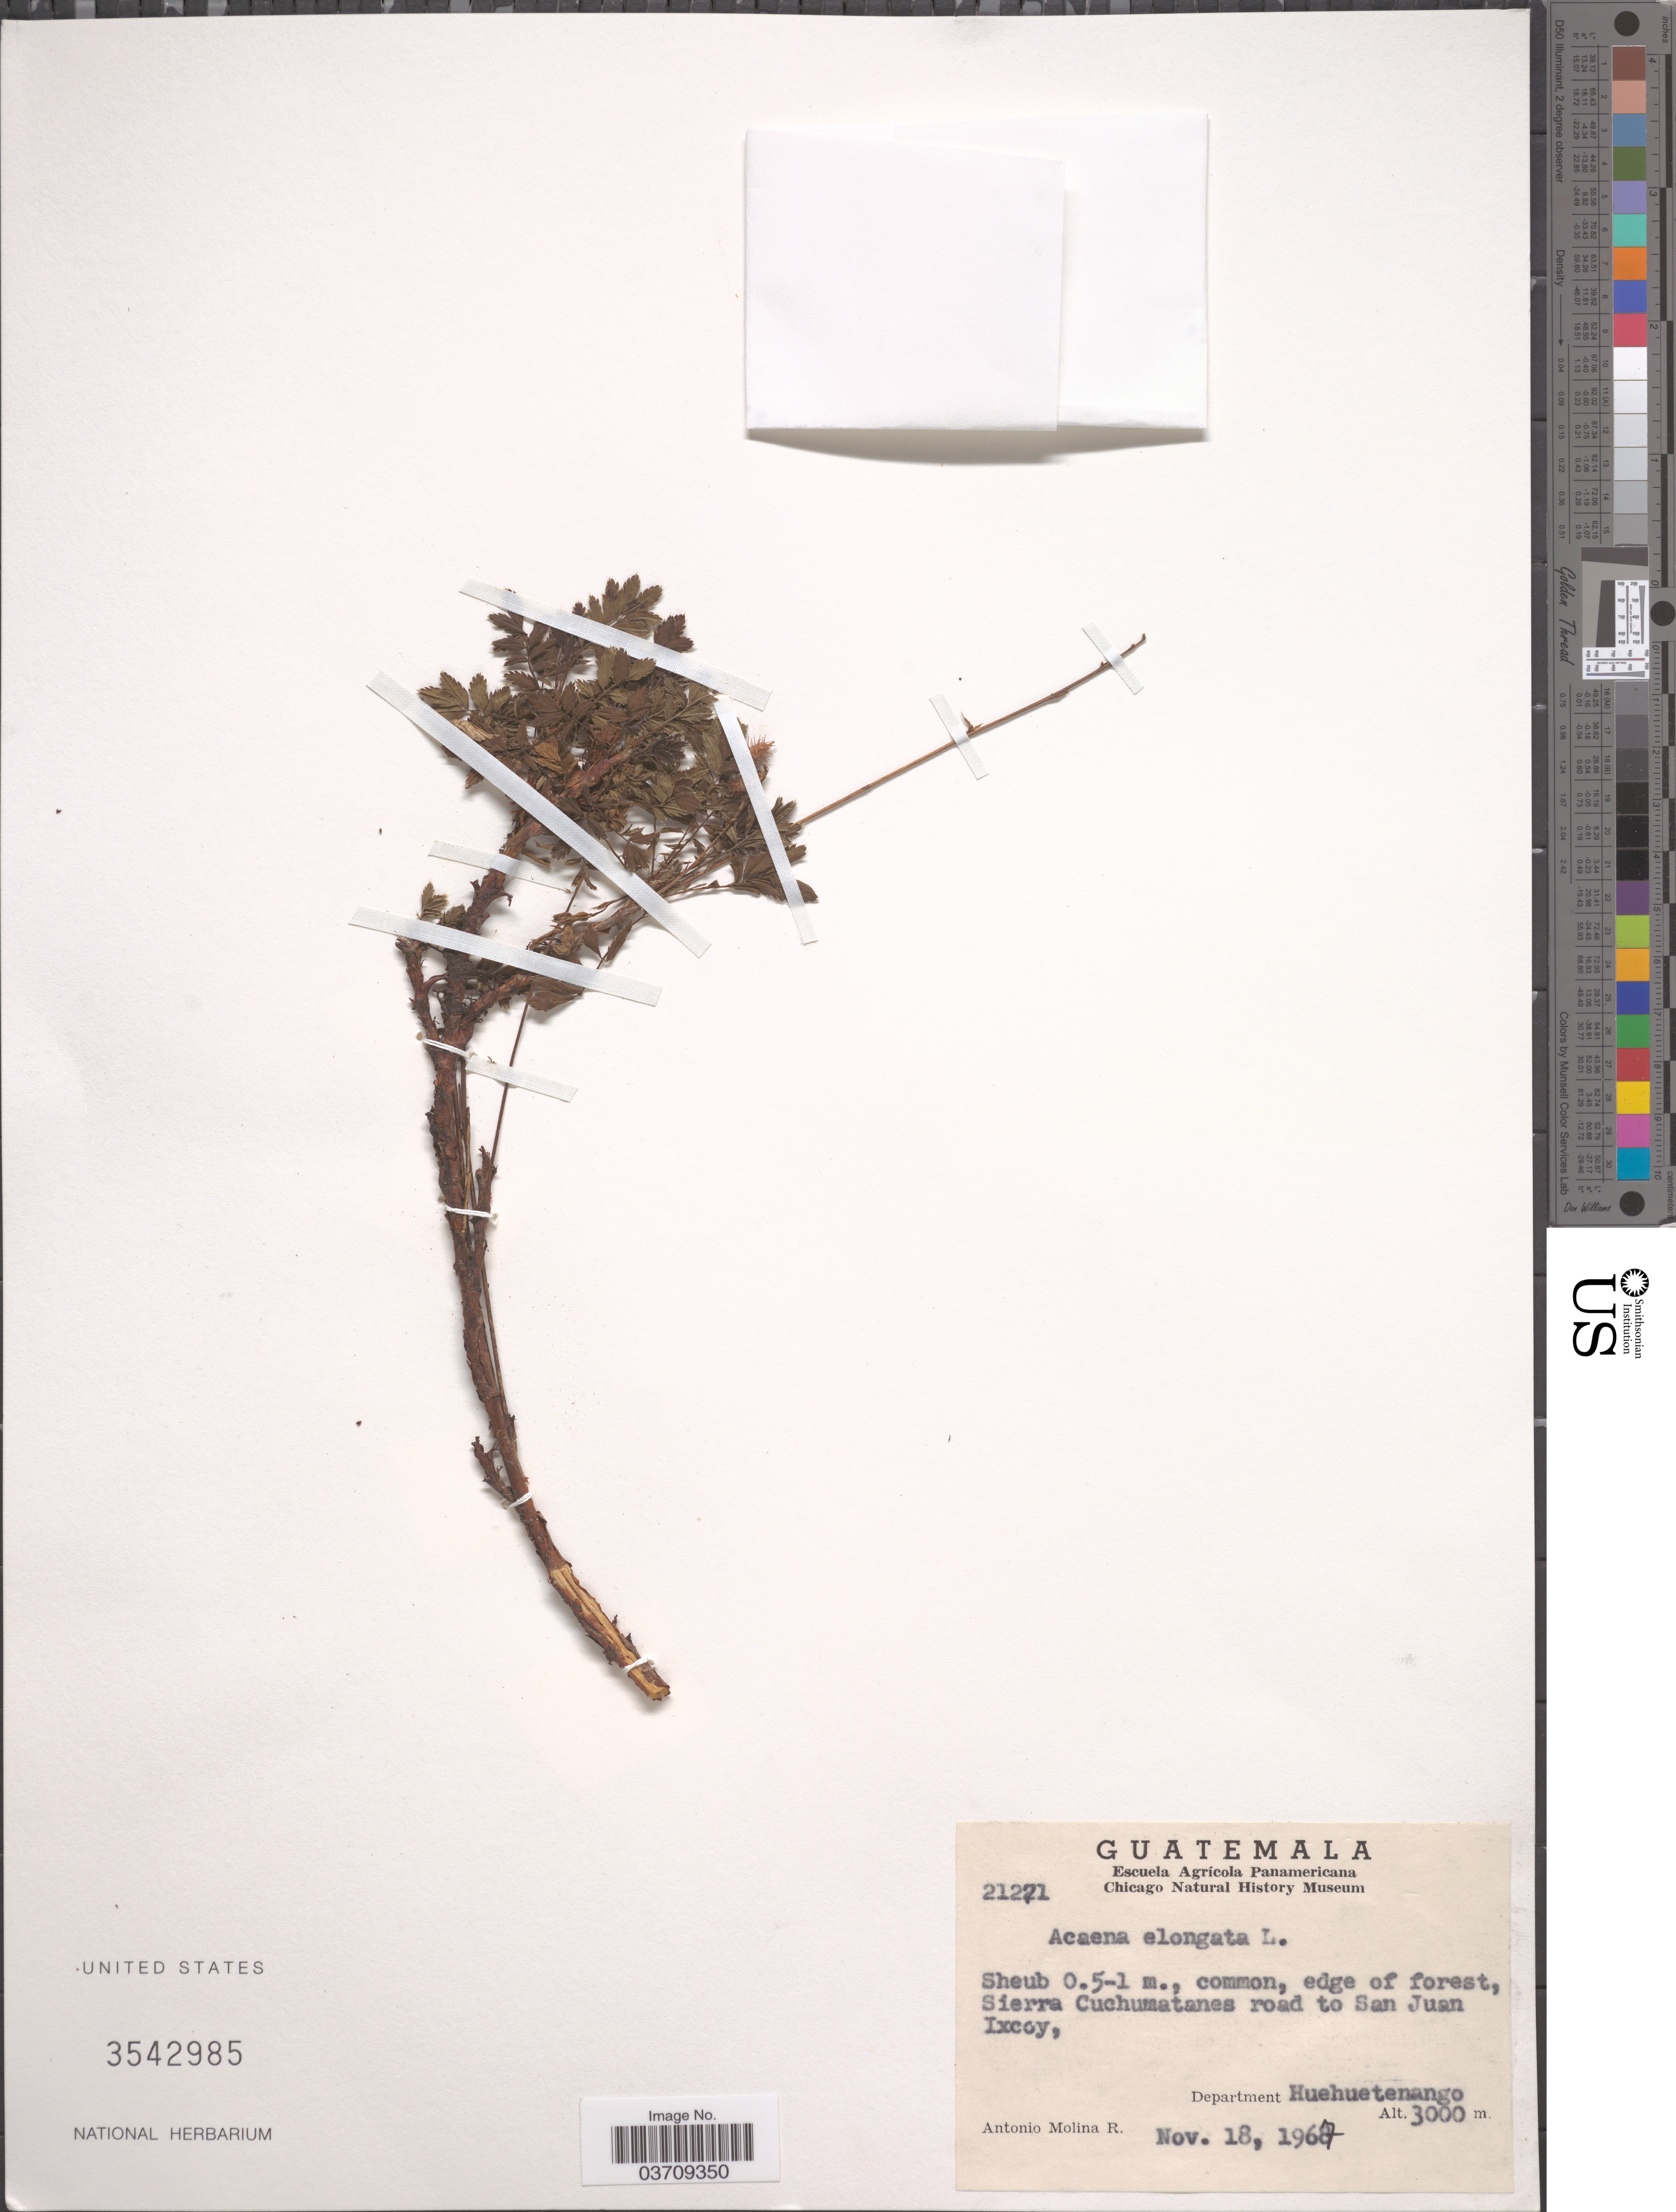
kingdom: Plantae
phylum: Tracheophyta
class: Magnoliopsida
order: Rosales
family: Rosaceae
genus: Acaena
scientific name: Acaena elongata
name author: L.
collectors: A. Molina R.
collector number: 21271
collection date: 1967-11-18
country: Guatemala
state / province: Huehuetenango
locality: Sierra Cuchumatanes road to San Juan Ixcoy, Department Huehuetenango.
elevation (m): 3000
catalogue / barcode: US 3542985